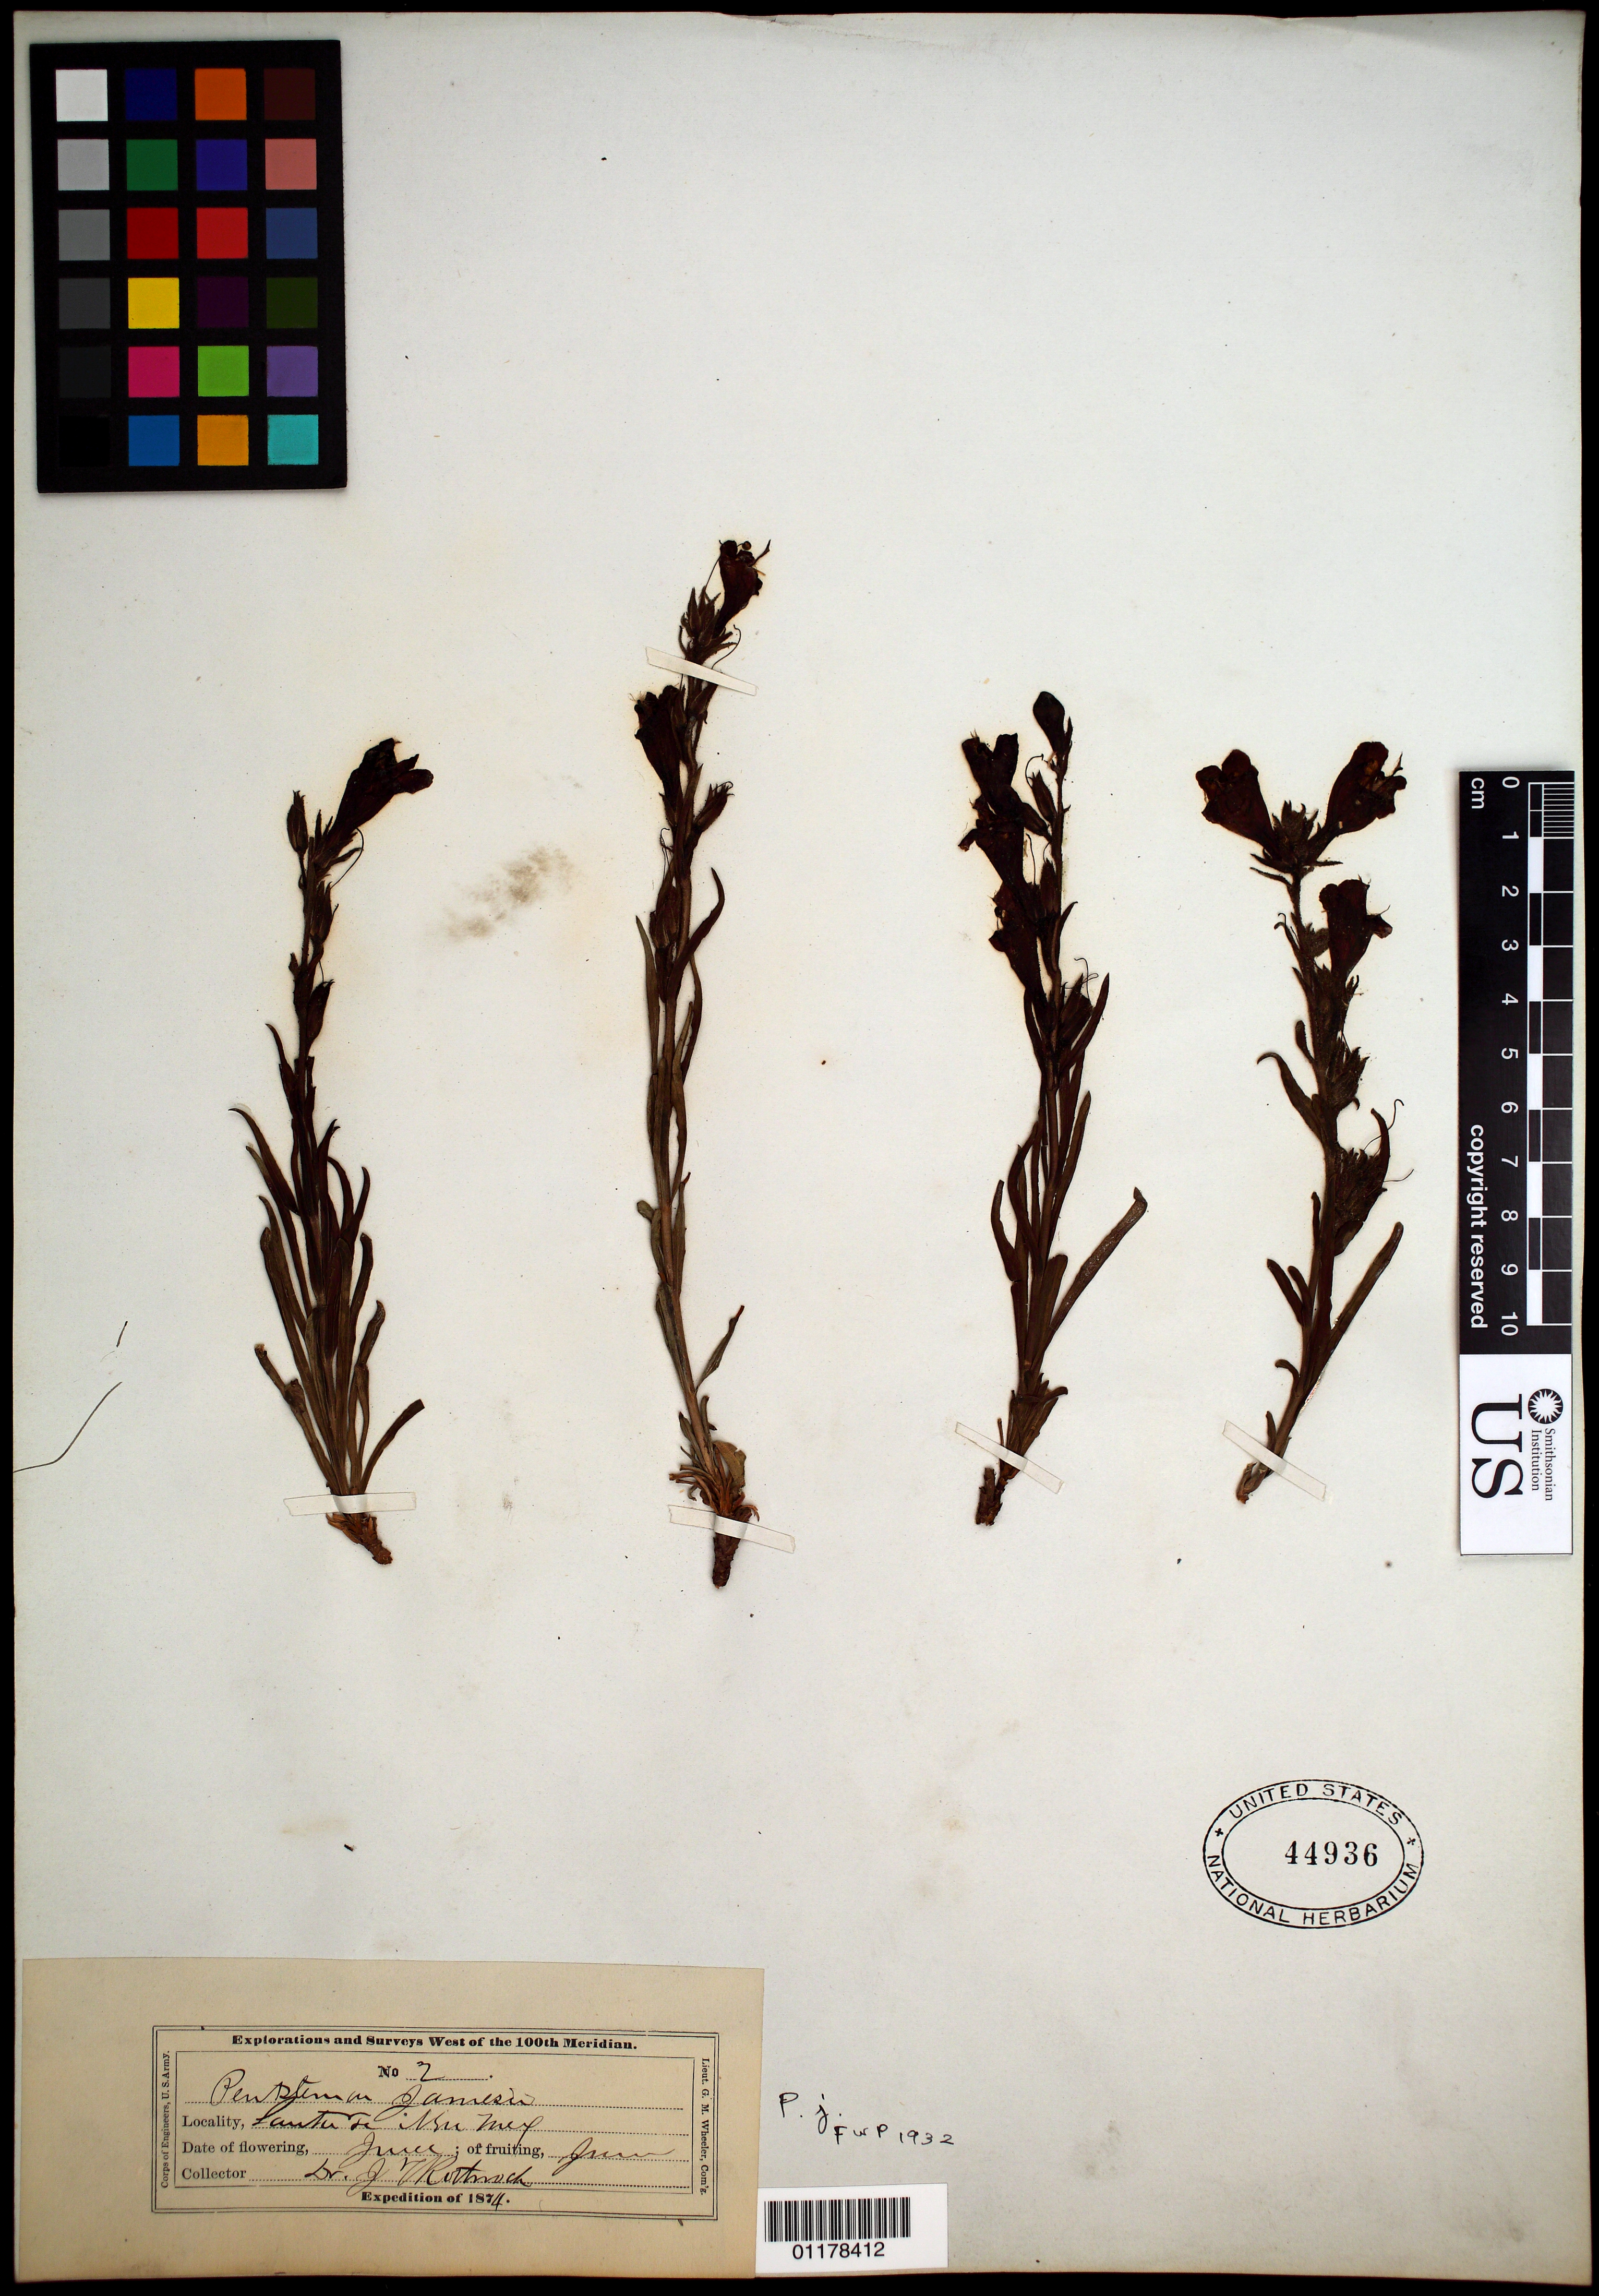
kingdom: Plantae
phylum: Tracheophyta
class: Magnoliopsida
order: Lamiales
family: Plantaginaceae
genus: Penstemon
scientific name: Penstemon jamesii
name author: Benth.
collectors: J. T. Rothrock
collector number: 2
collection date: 1874-06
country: United States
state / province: New Mexico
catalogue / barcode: US 44936